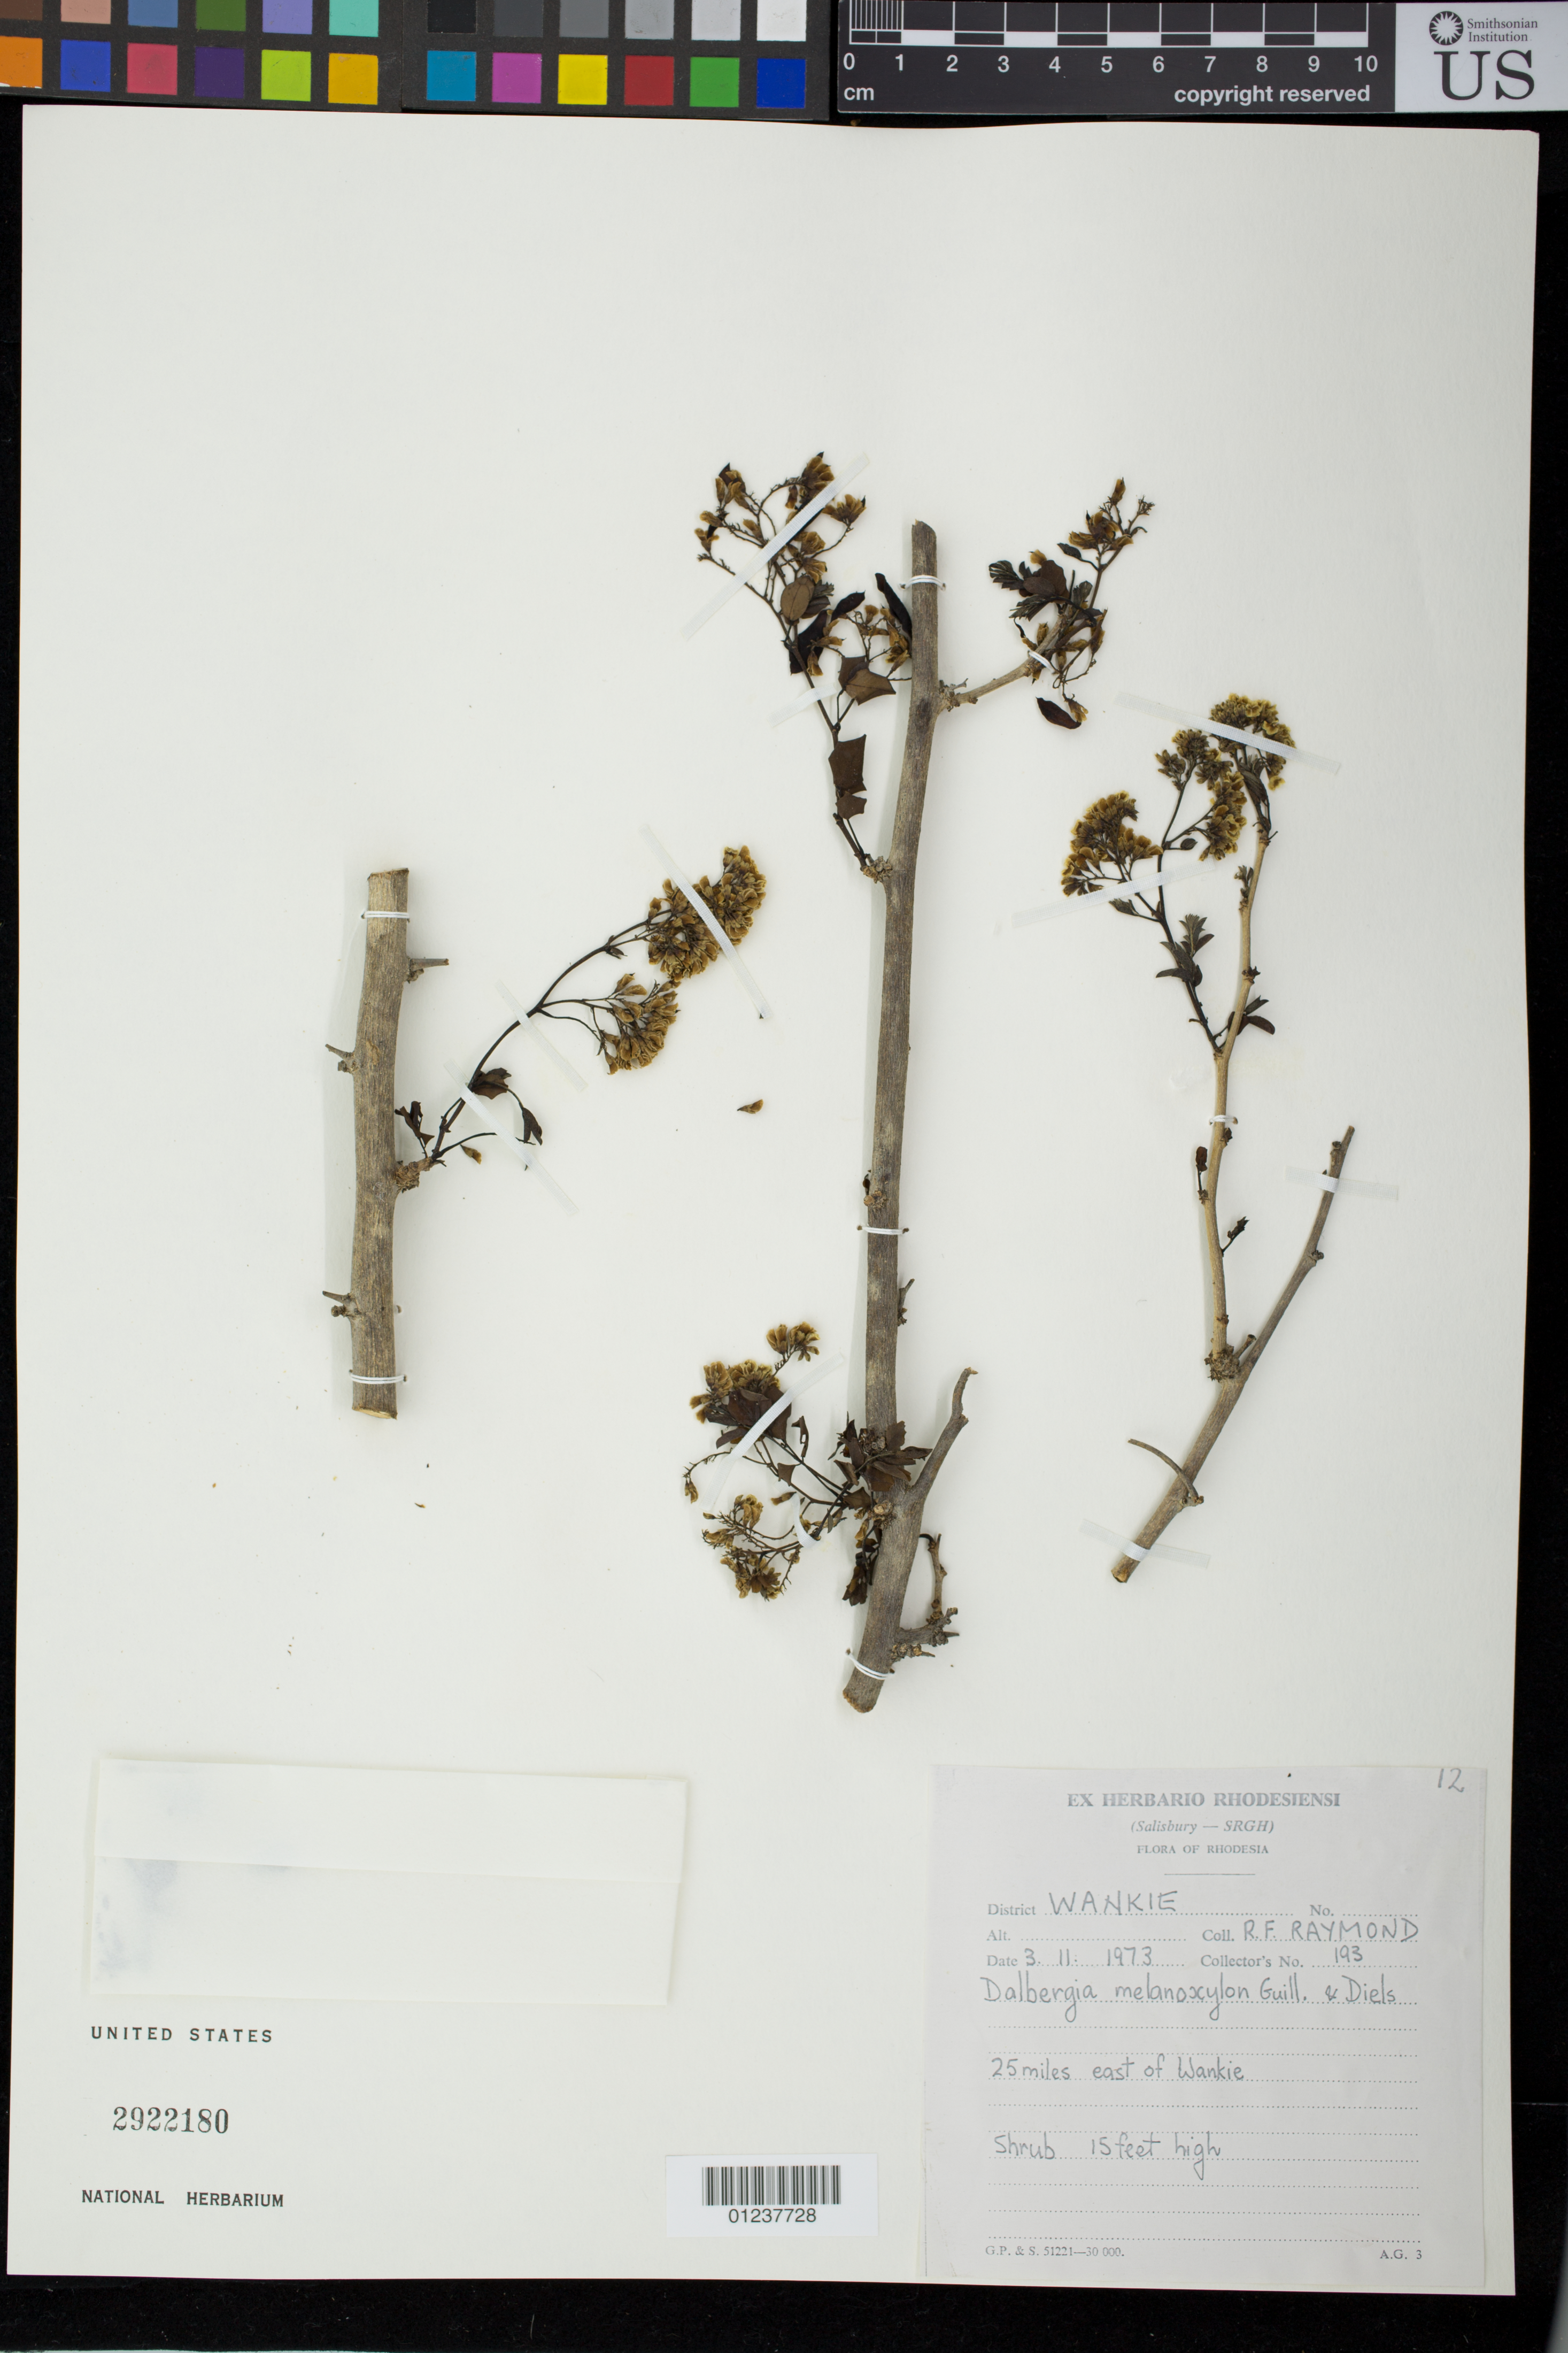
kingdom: Plantae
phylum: Tracheophyta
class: Magnoliopsida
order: Fabales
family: Fabaceae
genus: Dalbergia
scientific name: Dalbergia melanoxylon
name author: Guill. & Perr.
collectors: R. Raymond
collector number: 193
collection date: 1973-11-03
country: Zimbabwe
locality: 25 miles east of Wankie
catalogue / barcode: US 2922180